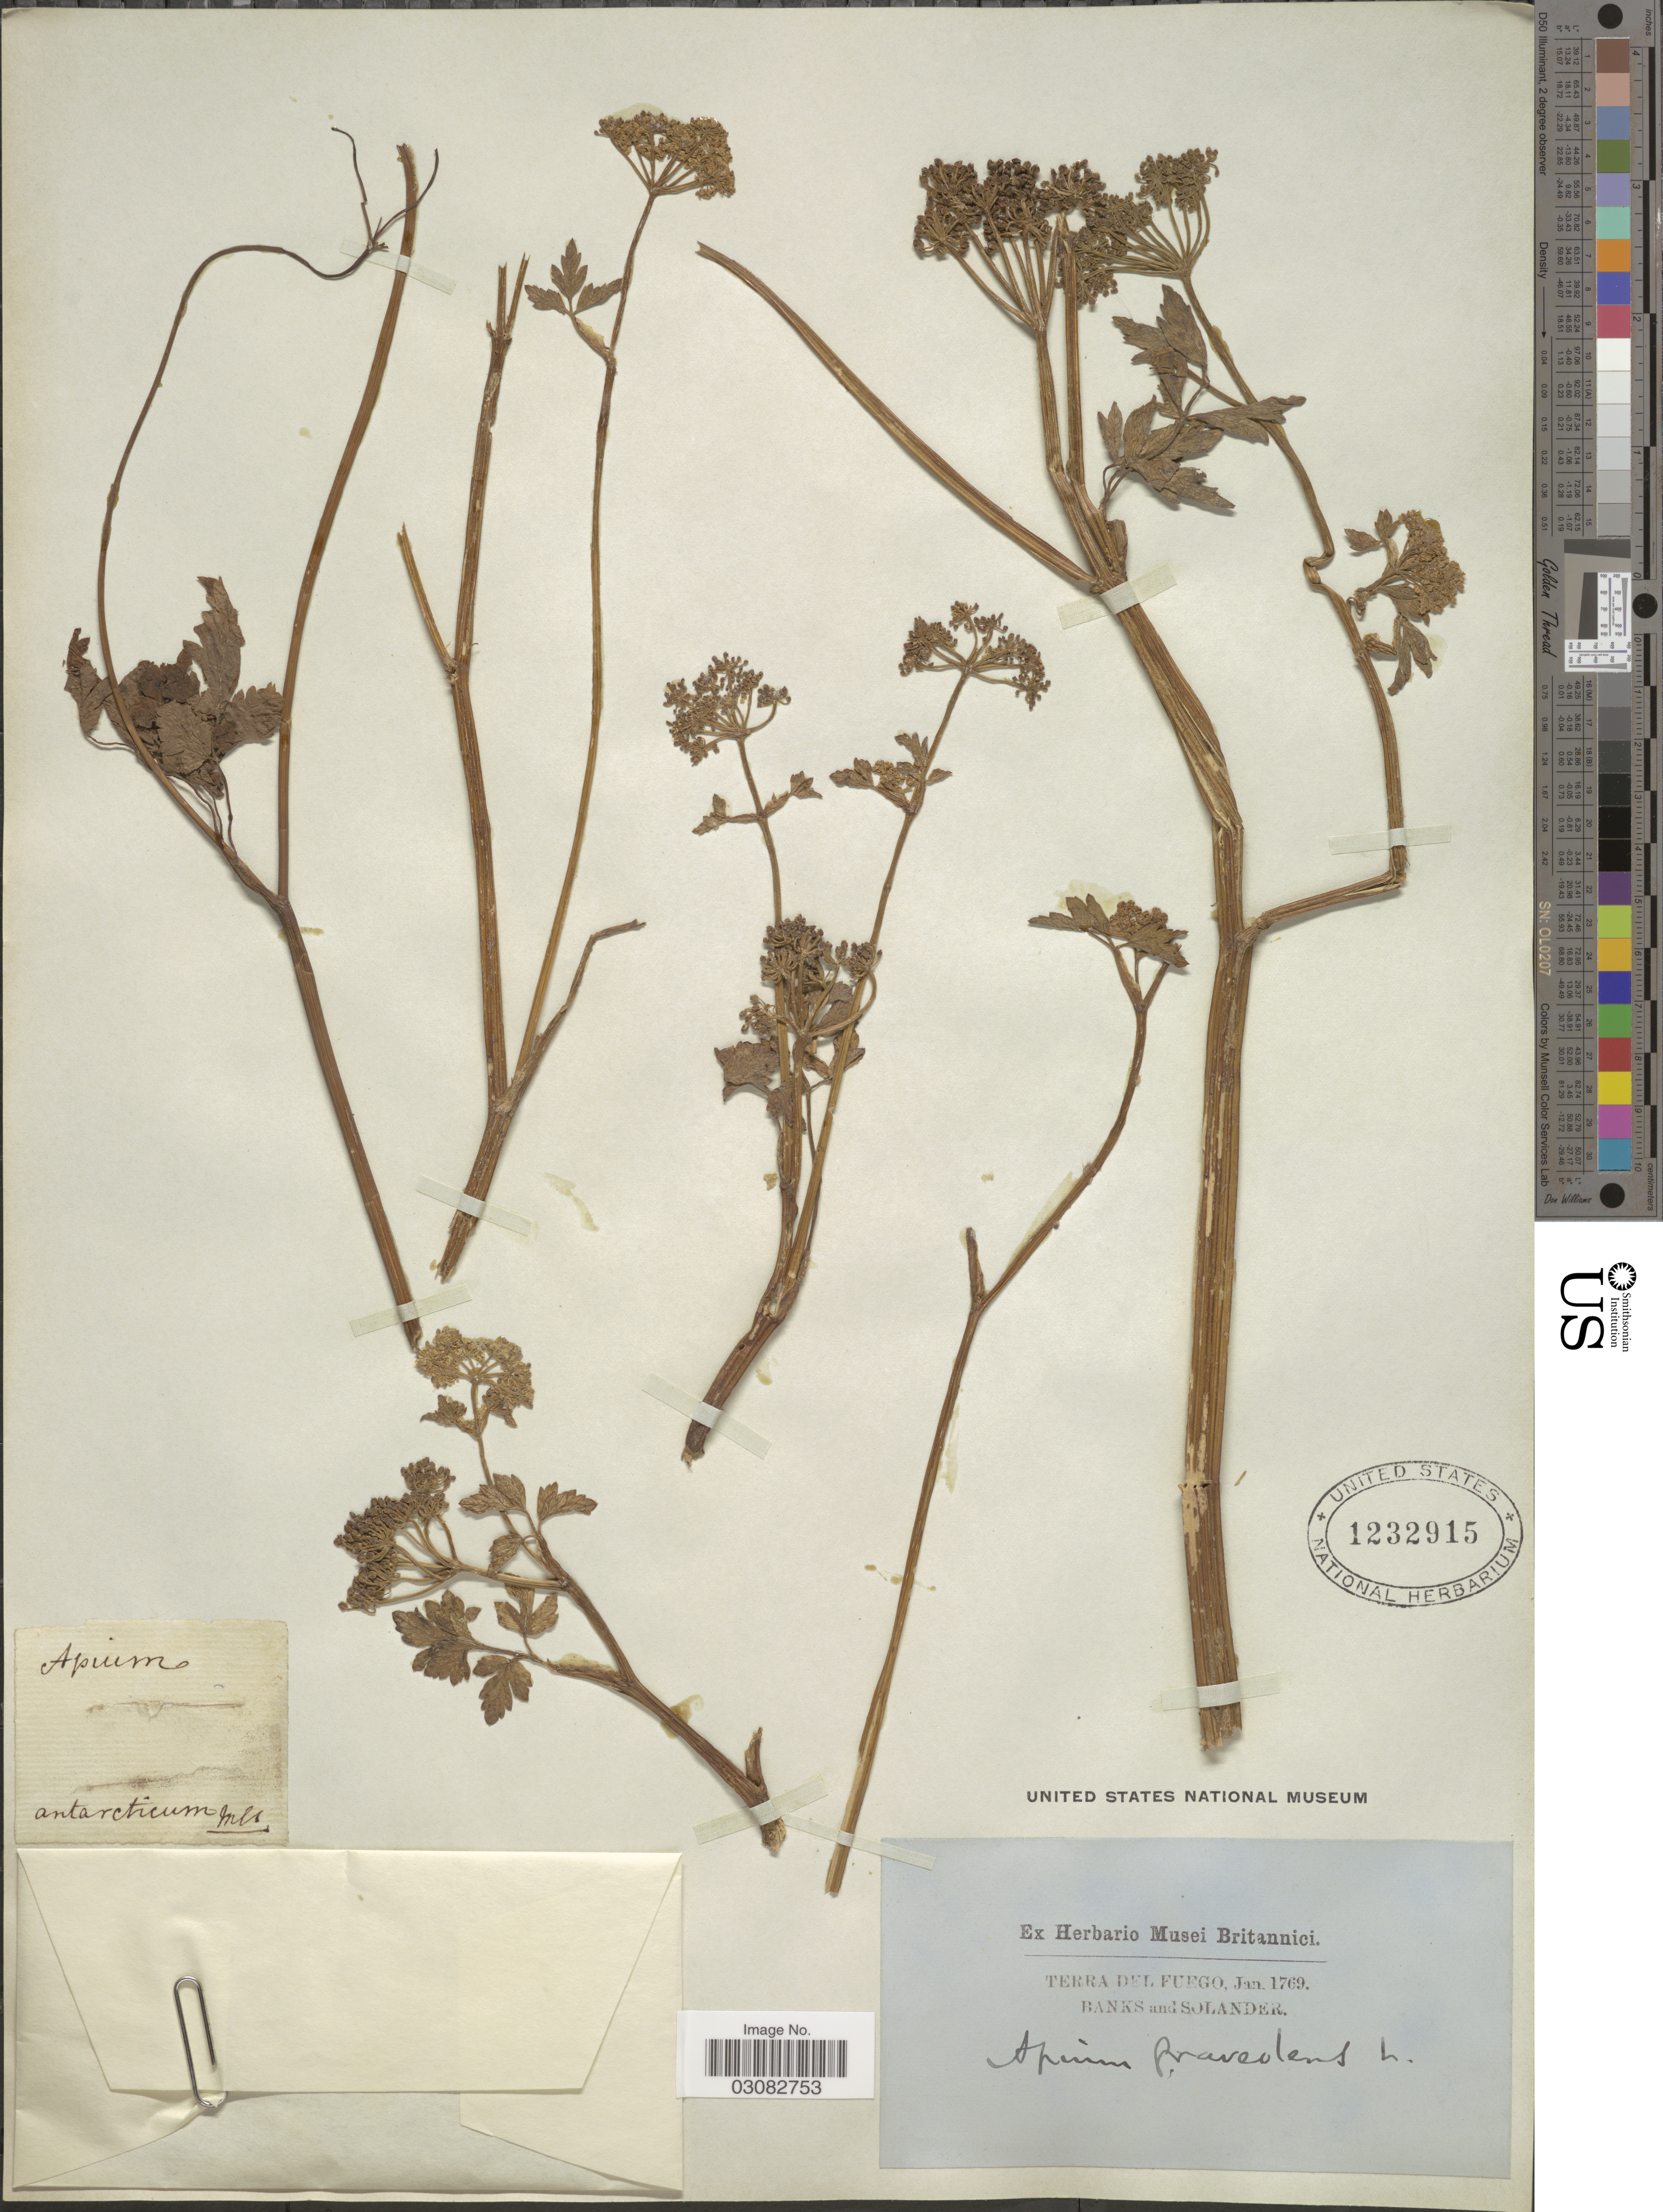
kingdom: Plantae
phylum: Tracheophyta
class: Magnoliopsida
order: Apiales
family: Apiaceae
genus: Apium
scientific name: Apium australe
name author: Thouars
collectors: -- Banks & -- Solander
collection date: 1769-01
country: Argentina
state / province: Tierra del Fuego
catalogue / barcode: US 1232915